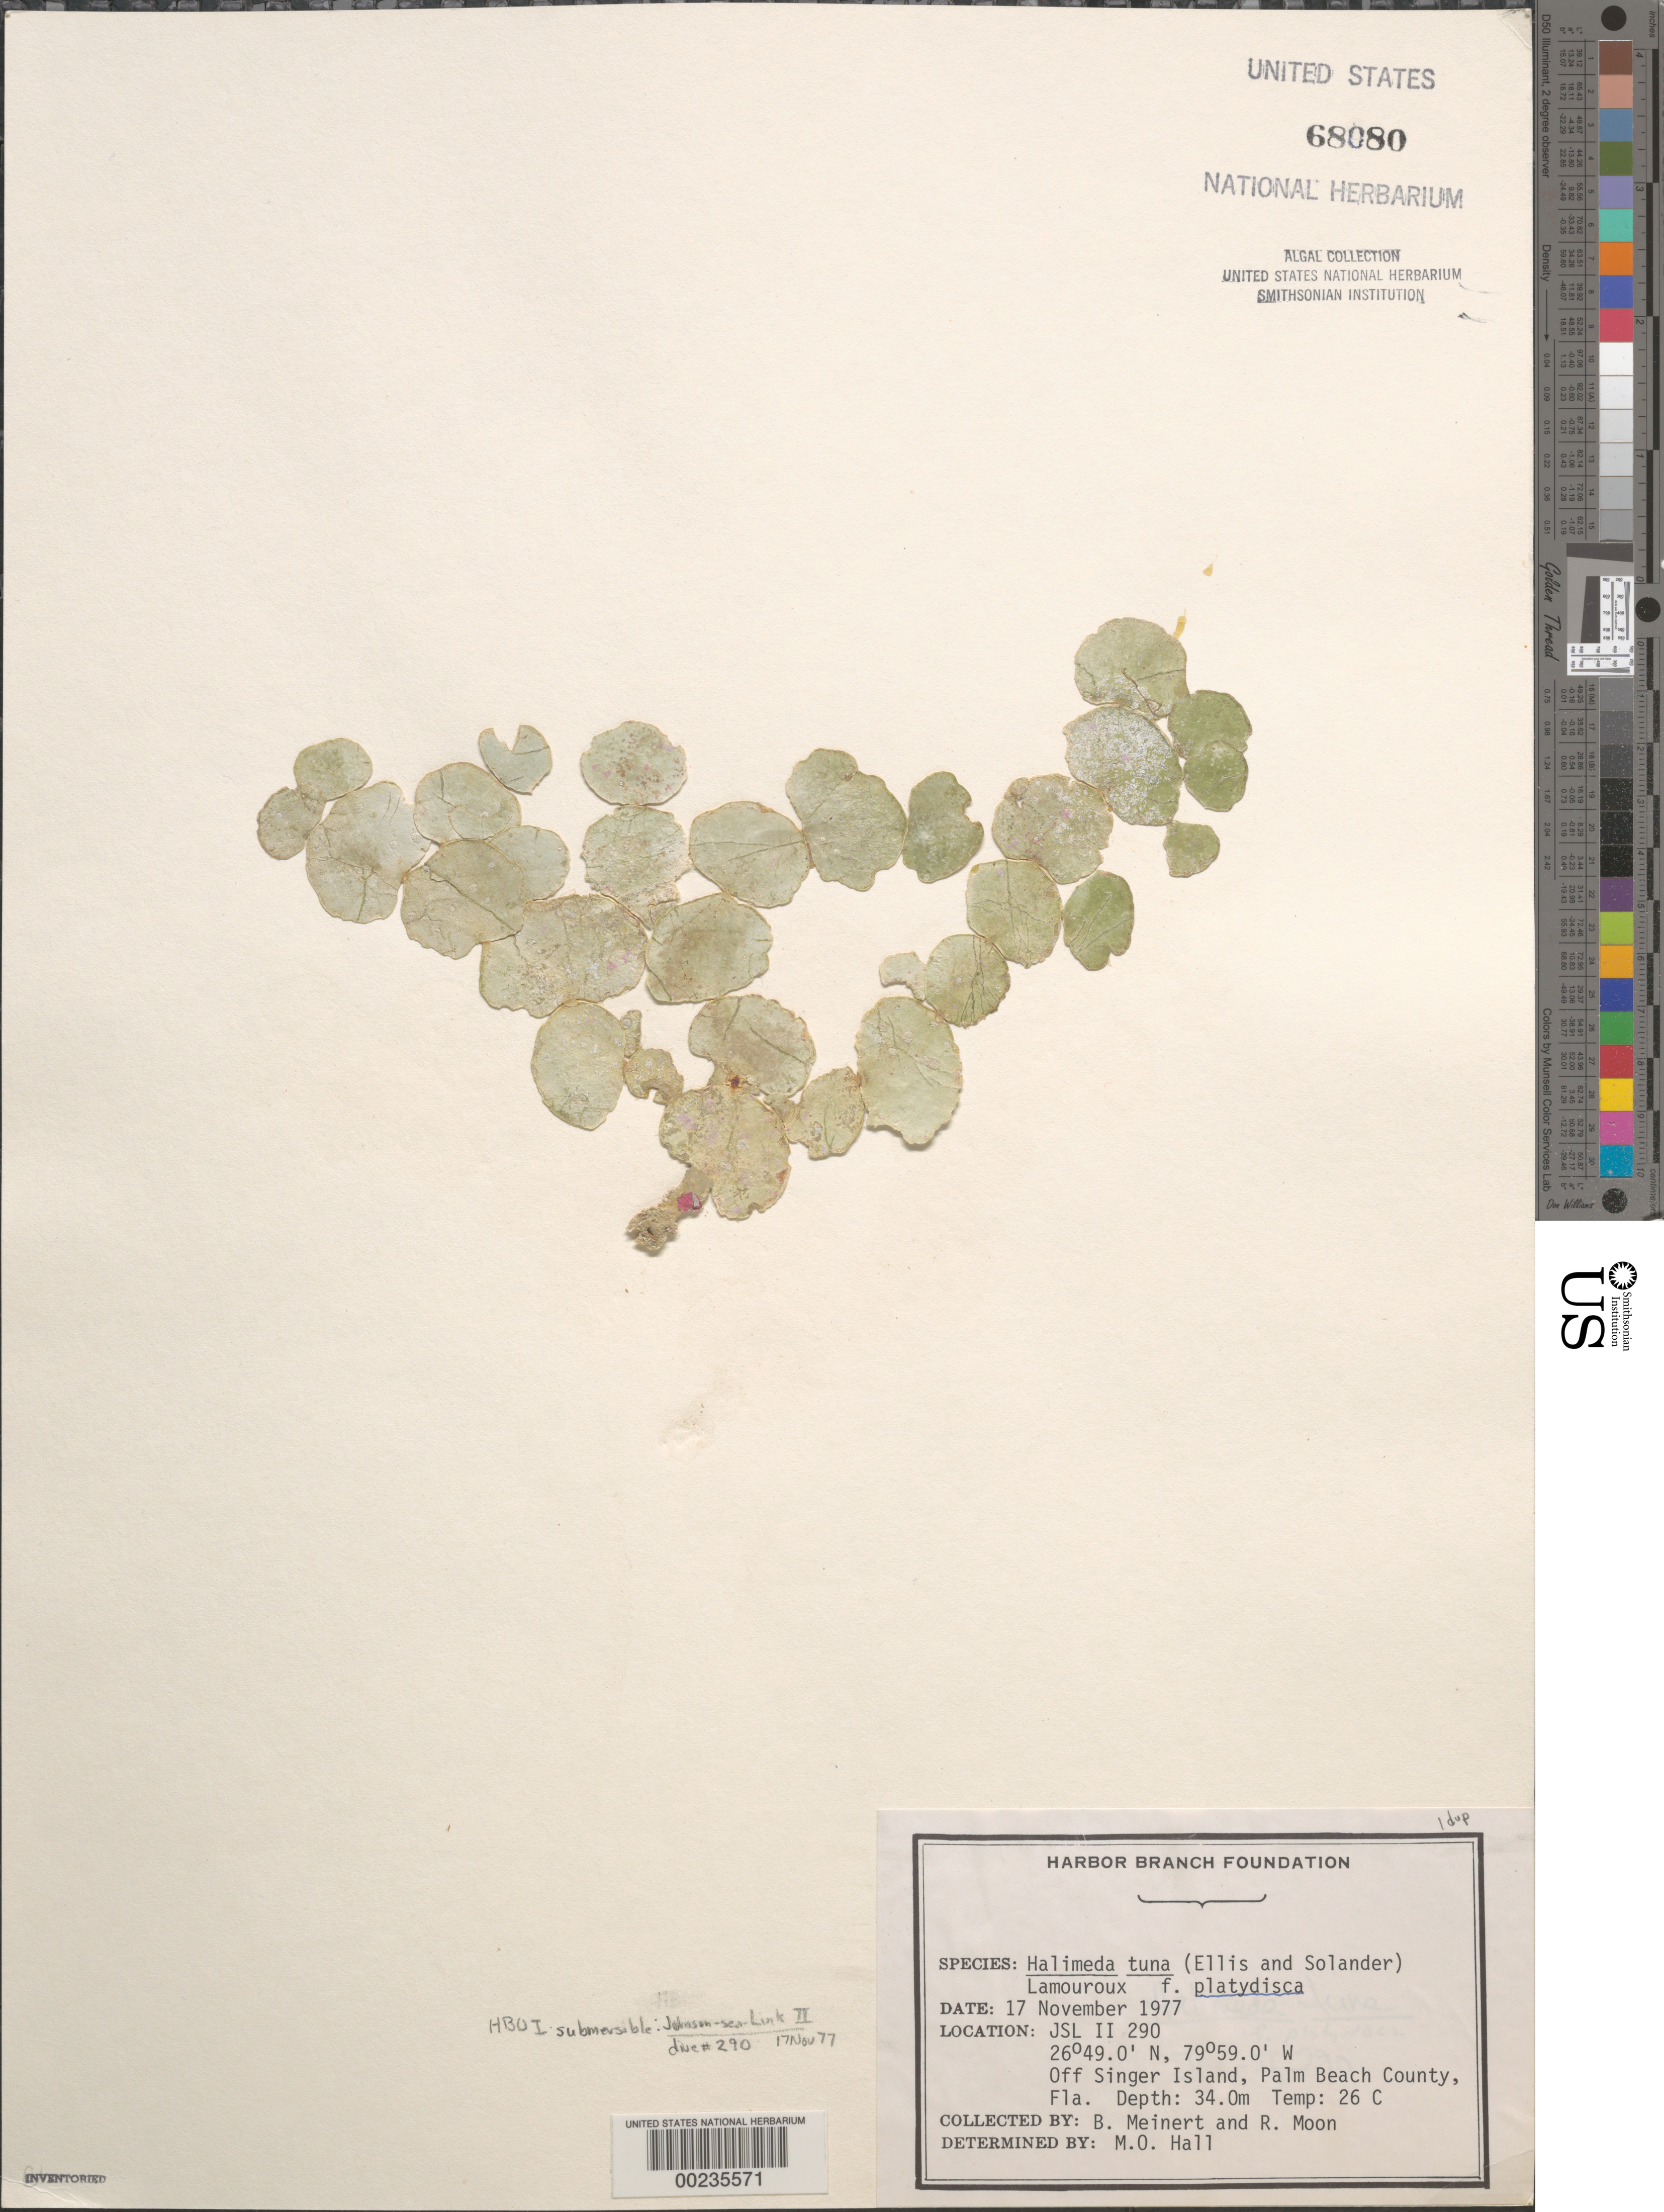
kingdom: Plantae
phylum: Chlorophyta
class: Ulvophyceae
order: Bryopsidales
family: Halimedaceae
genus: Halimeda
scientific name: Halimeda tuna f. platydisca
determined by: Hall, M. O.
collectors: B. Meinert & R. Moon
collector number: JSL II 290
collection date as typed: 17 Nov 1977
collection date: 1977-11-17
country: United States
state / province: Florida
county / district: Palm Beach County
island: Singer Island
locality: Off Singer Island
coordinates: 26 49.0' N, 79 59.0' W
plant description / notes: Johnson Sea Link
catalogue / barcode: US 68080